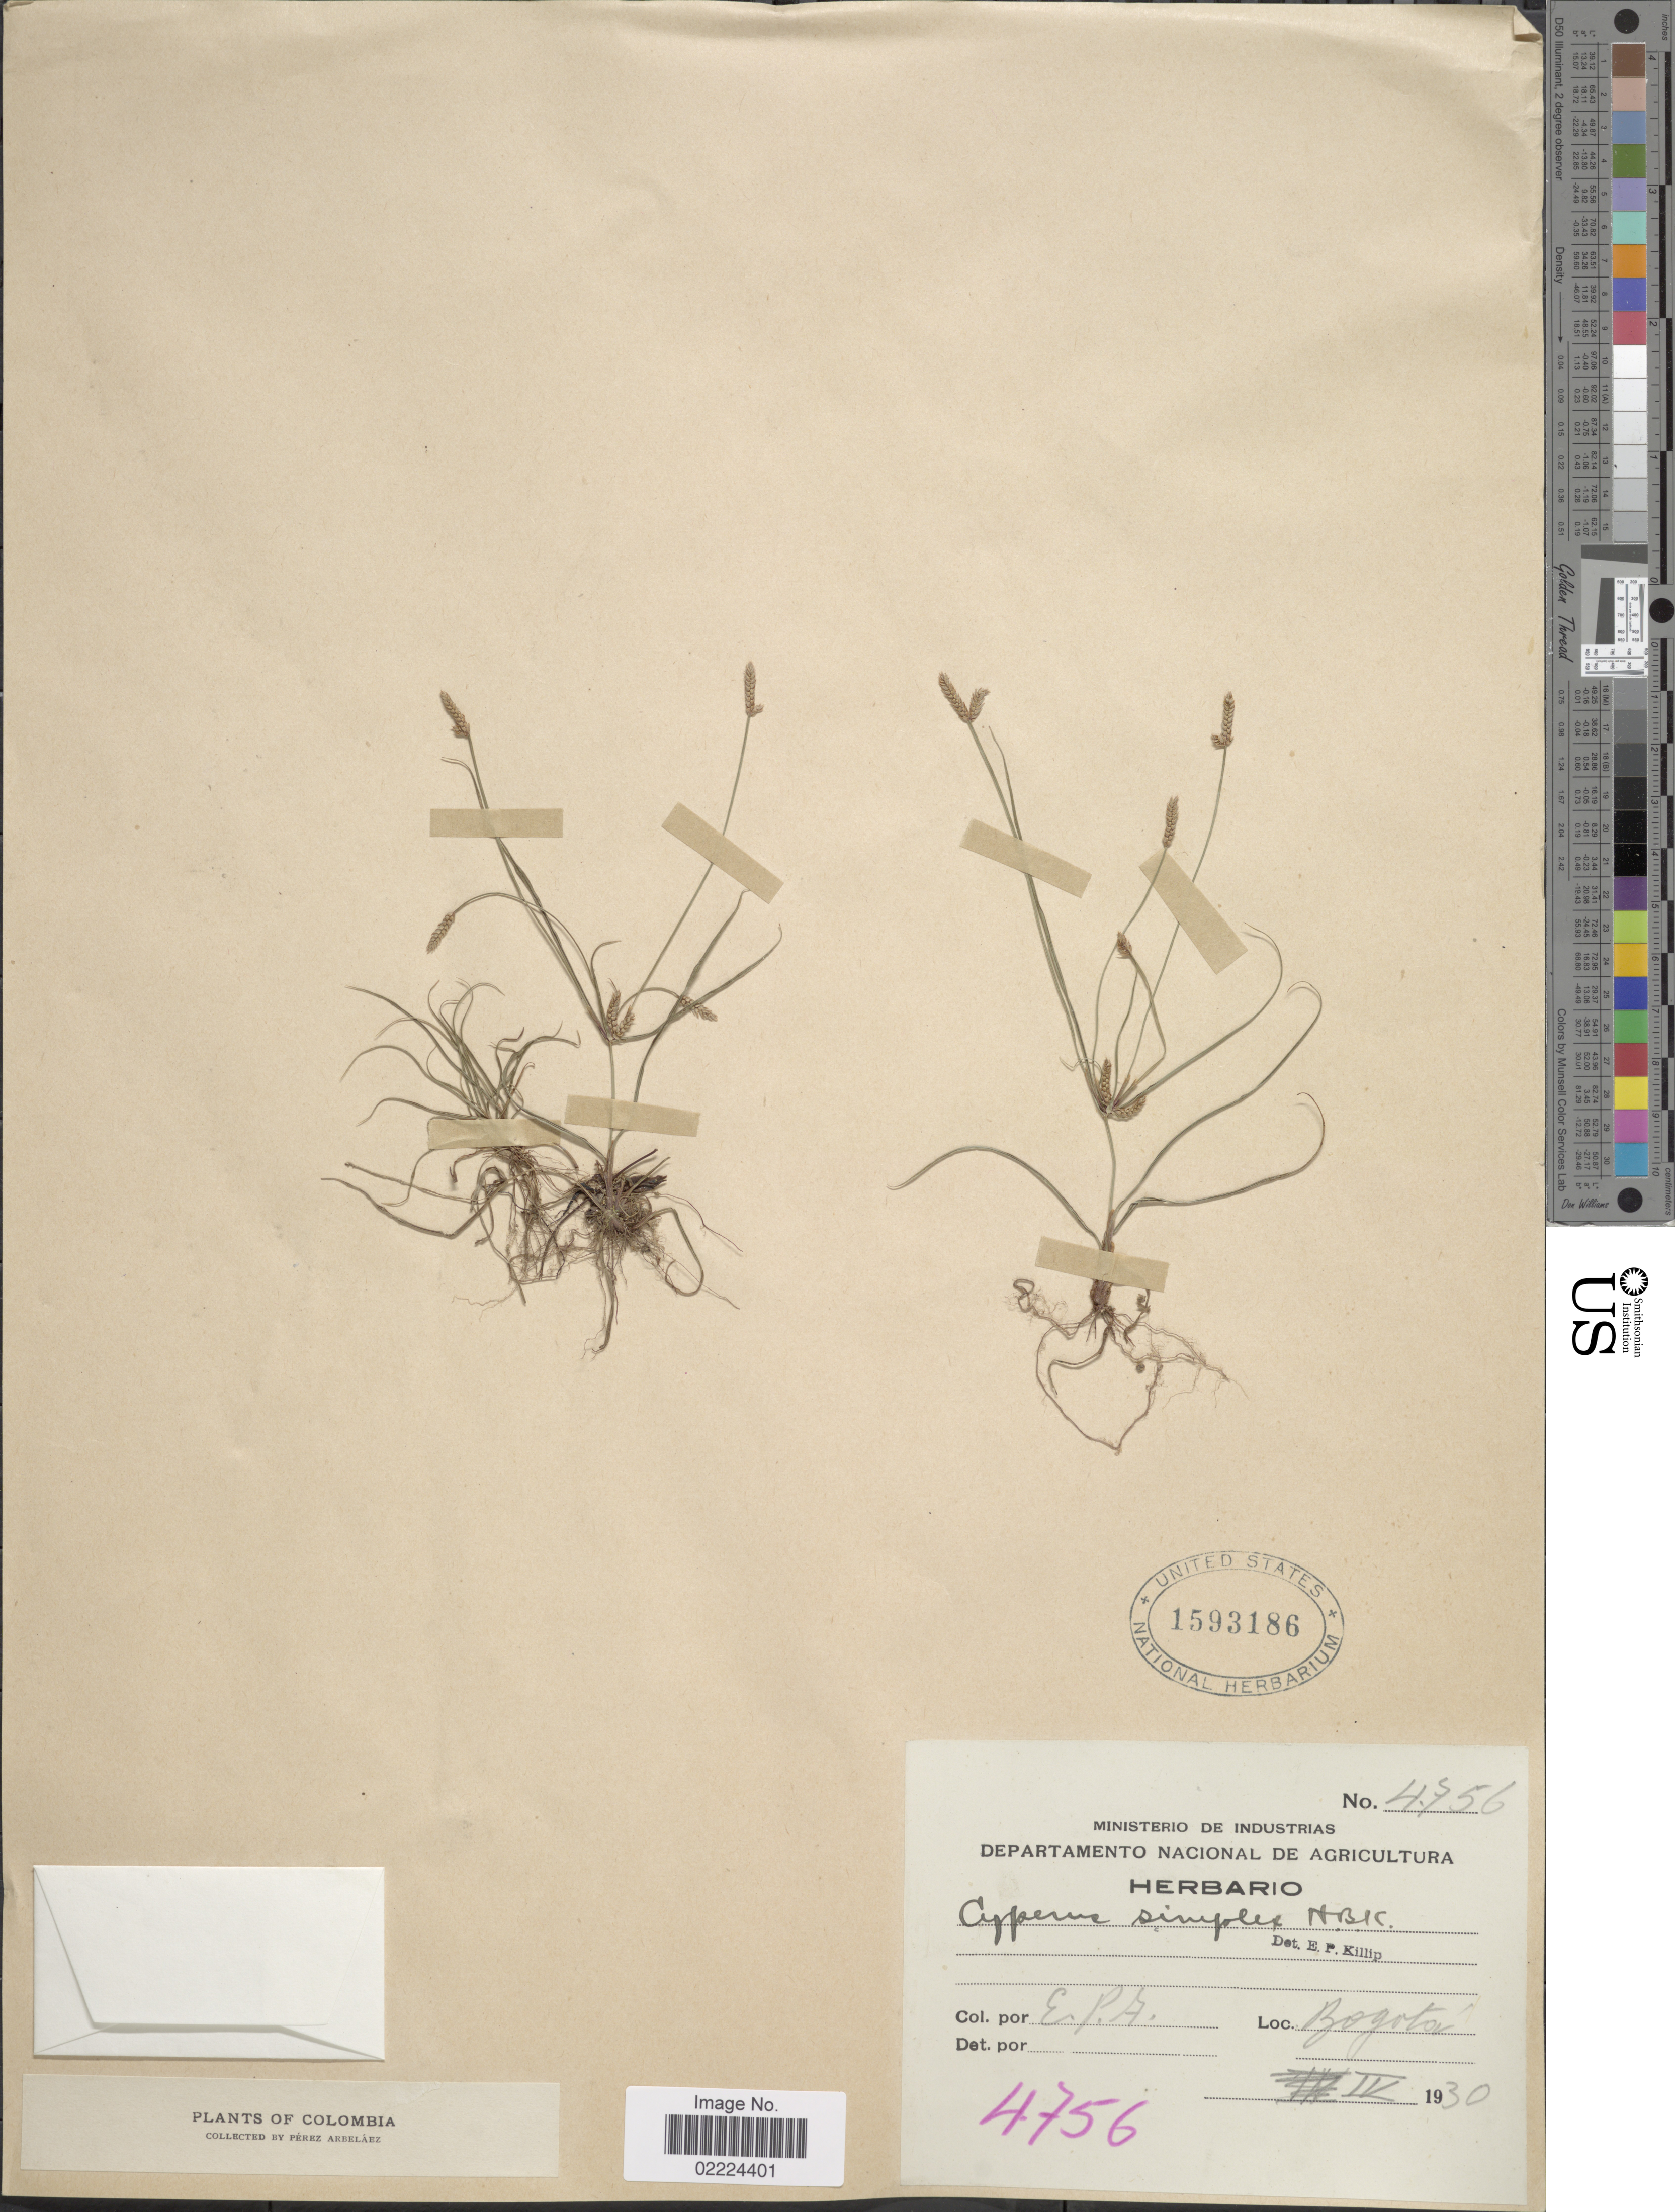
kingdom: Plantae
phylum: Tracheophyta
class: Liliopsida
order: Poales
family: Cyperaceae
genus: Cyperus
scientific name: Cyperus simplex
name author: Kunth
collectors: E. Pérez Arbeláez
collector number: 4756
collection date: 1930-04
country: Colombia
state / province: Bogota D.C.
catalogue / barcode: US 1593186